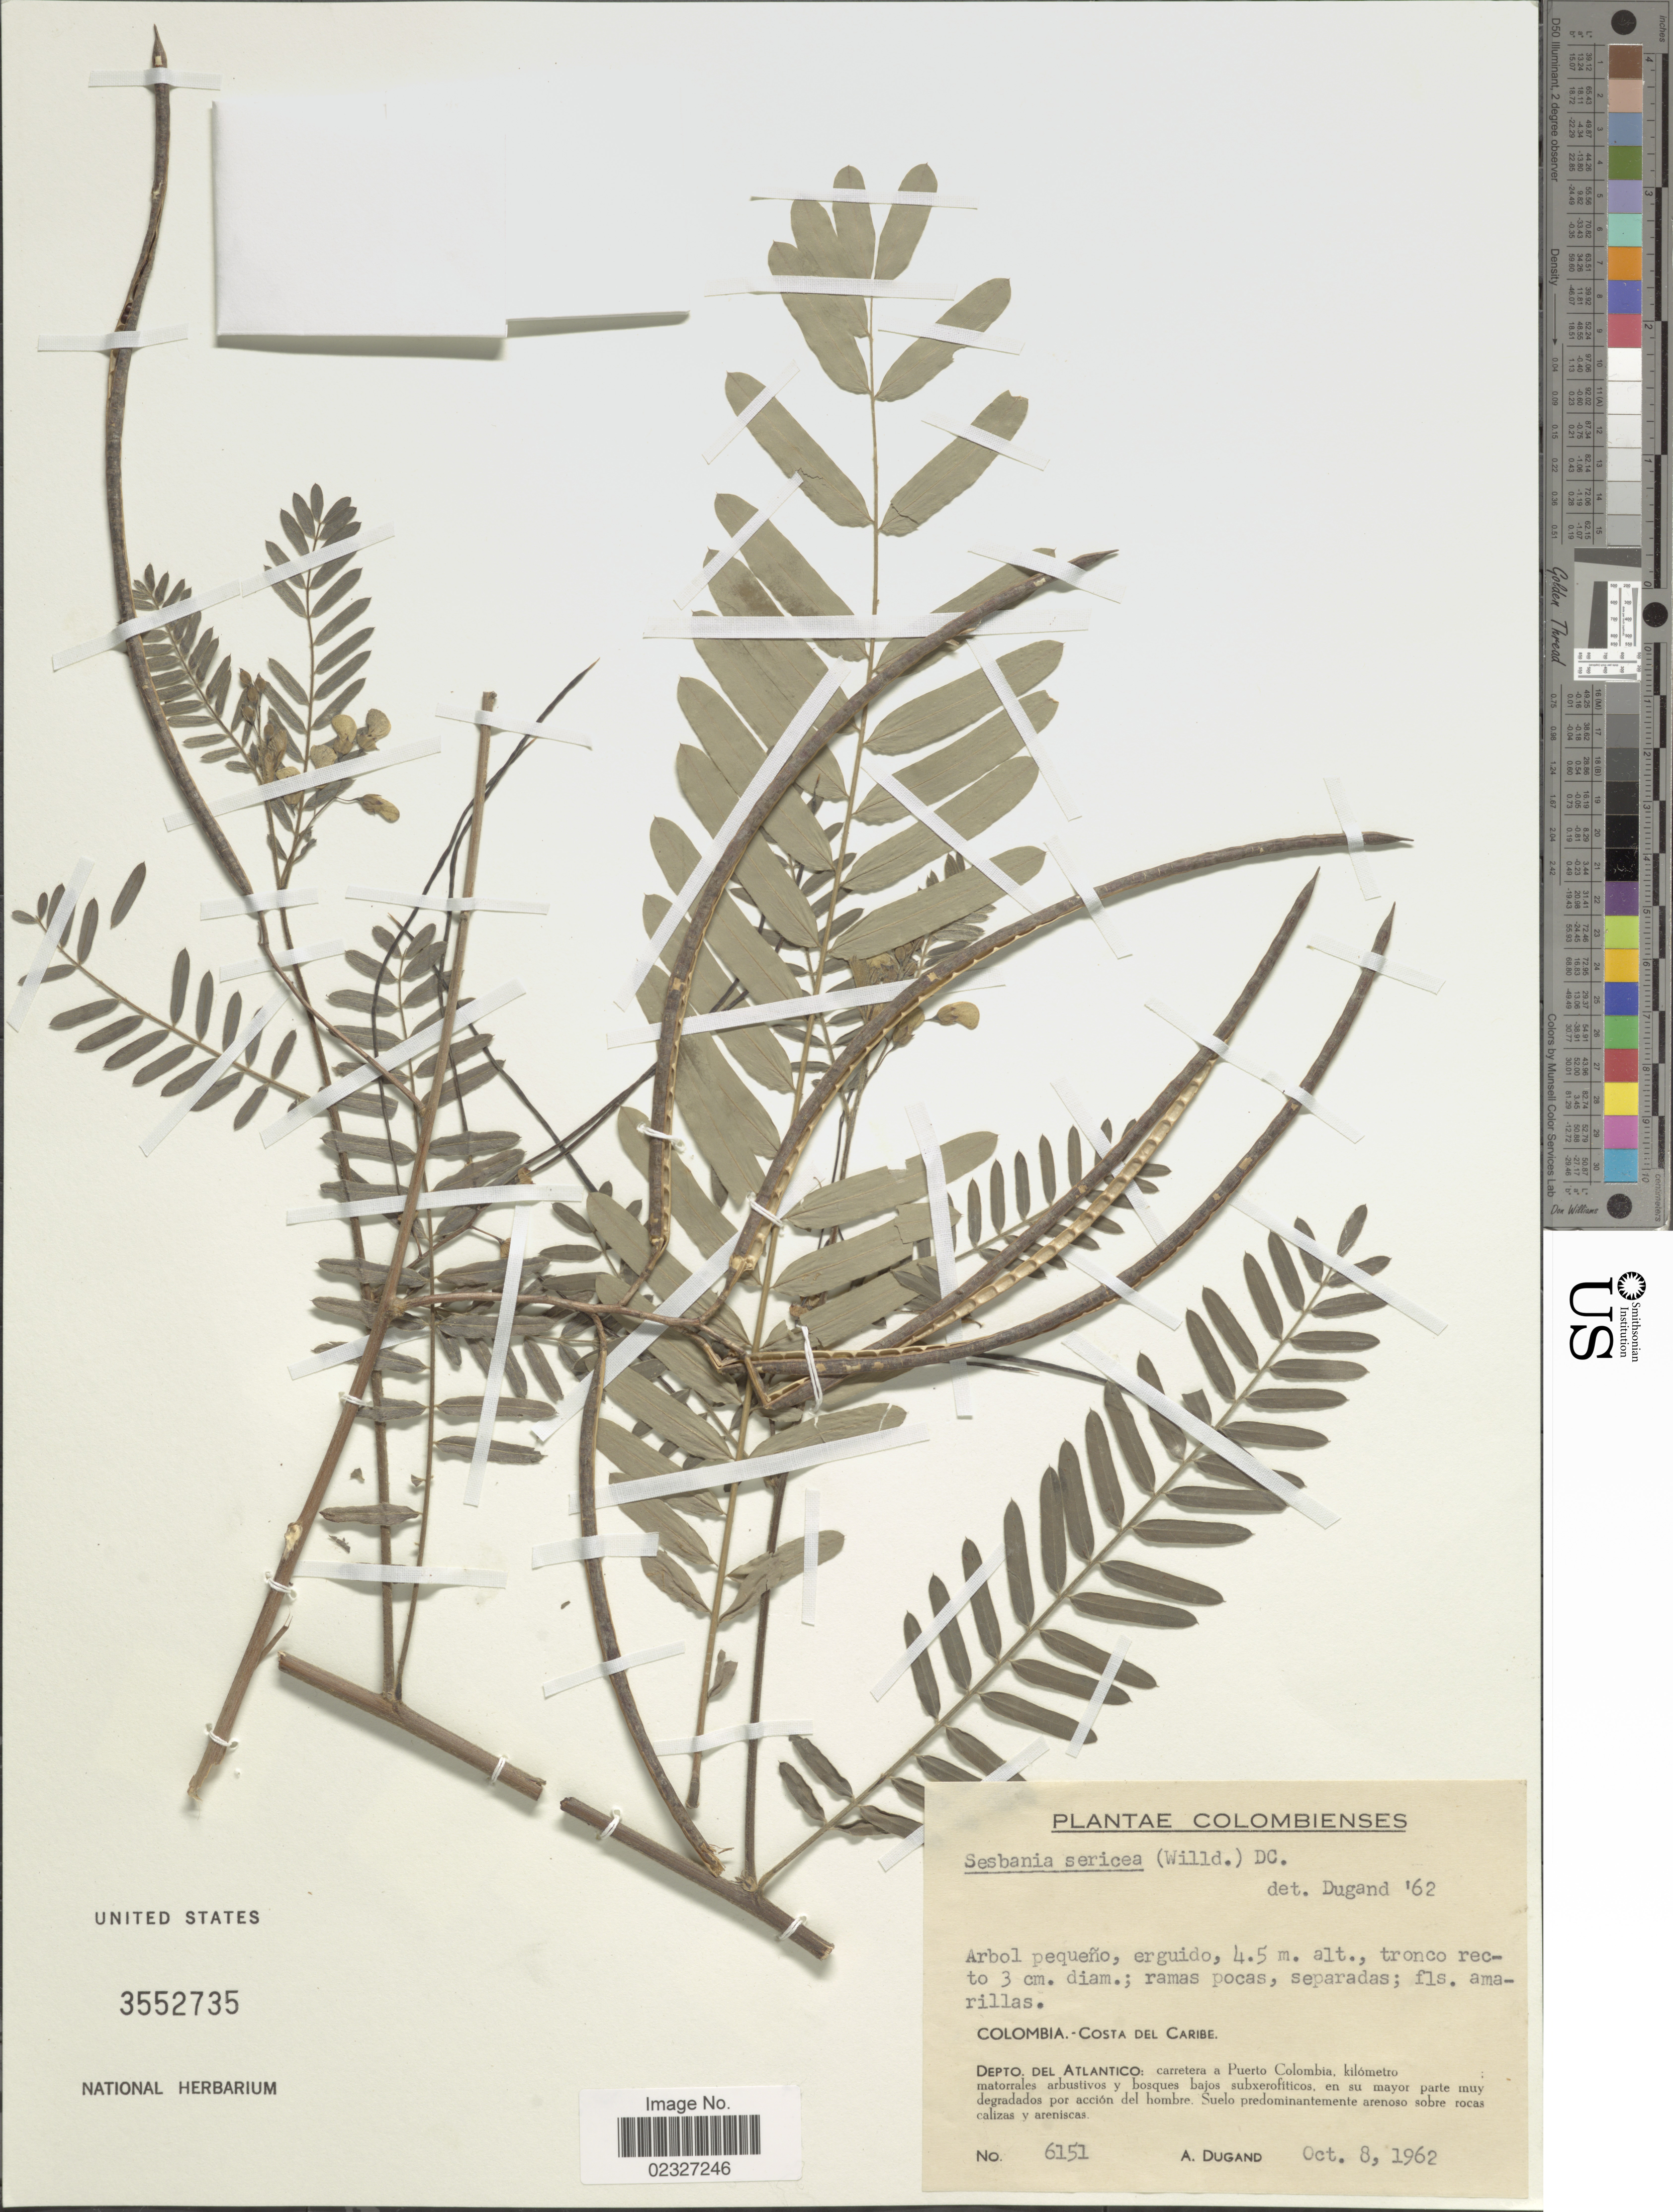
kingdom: Plantae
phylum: Tracheophyta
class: Magnoliopsida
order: Fabales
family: Fabaceae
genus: Sesbania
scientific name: Sesbania sericea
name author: (Willd.) Link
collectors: A. Dugand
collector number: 6151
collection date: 1962-10-08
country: Colombia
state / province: Atlántico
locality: Costa del Caribe, carretera a Puerto Colombia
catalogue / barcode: US 3552735